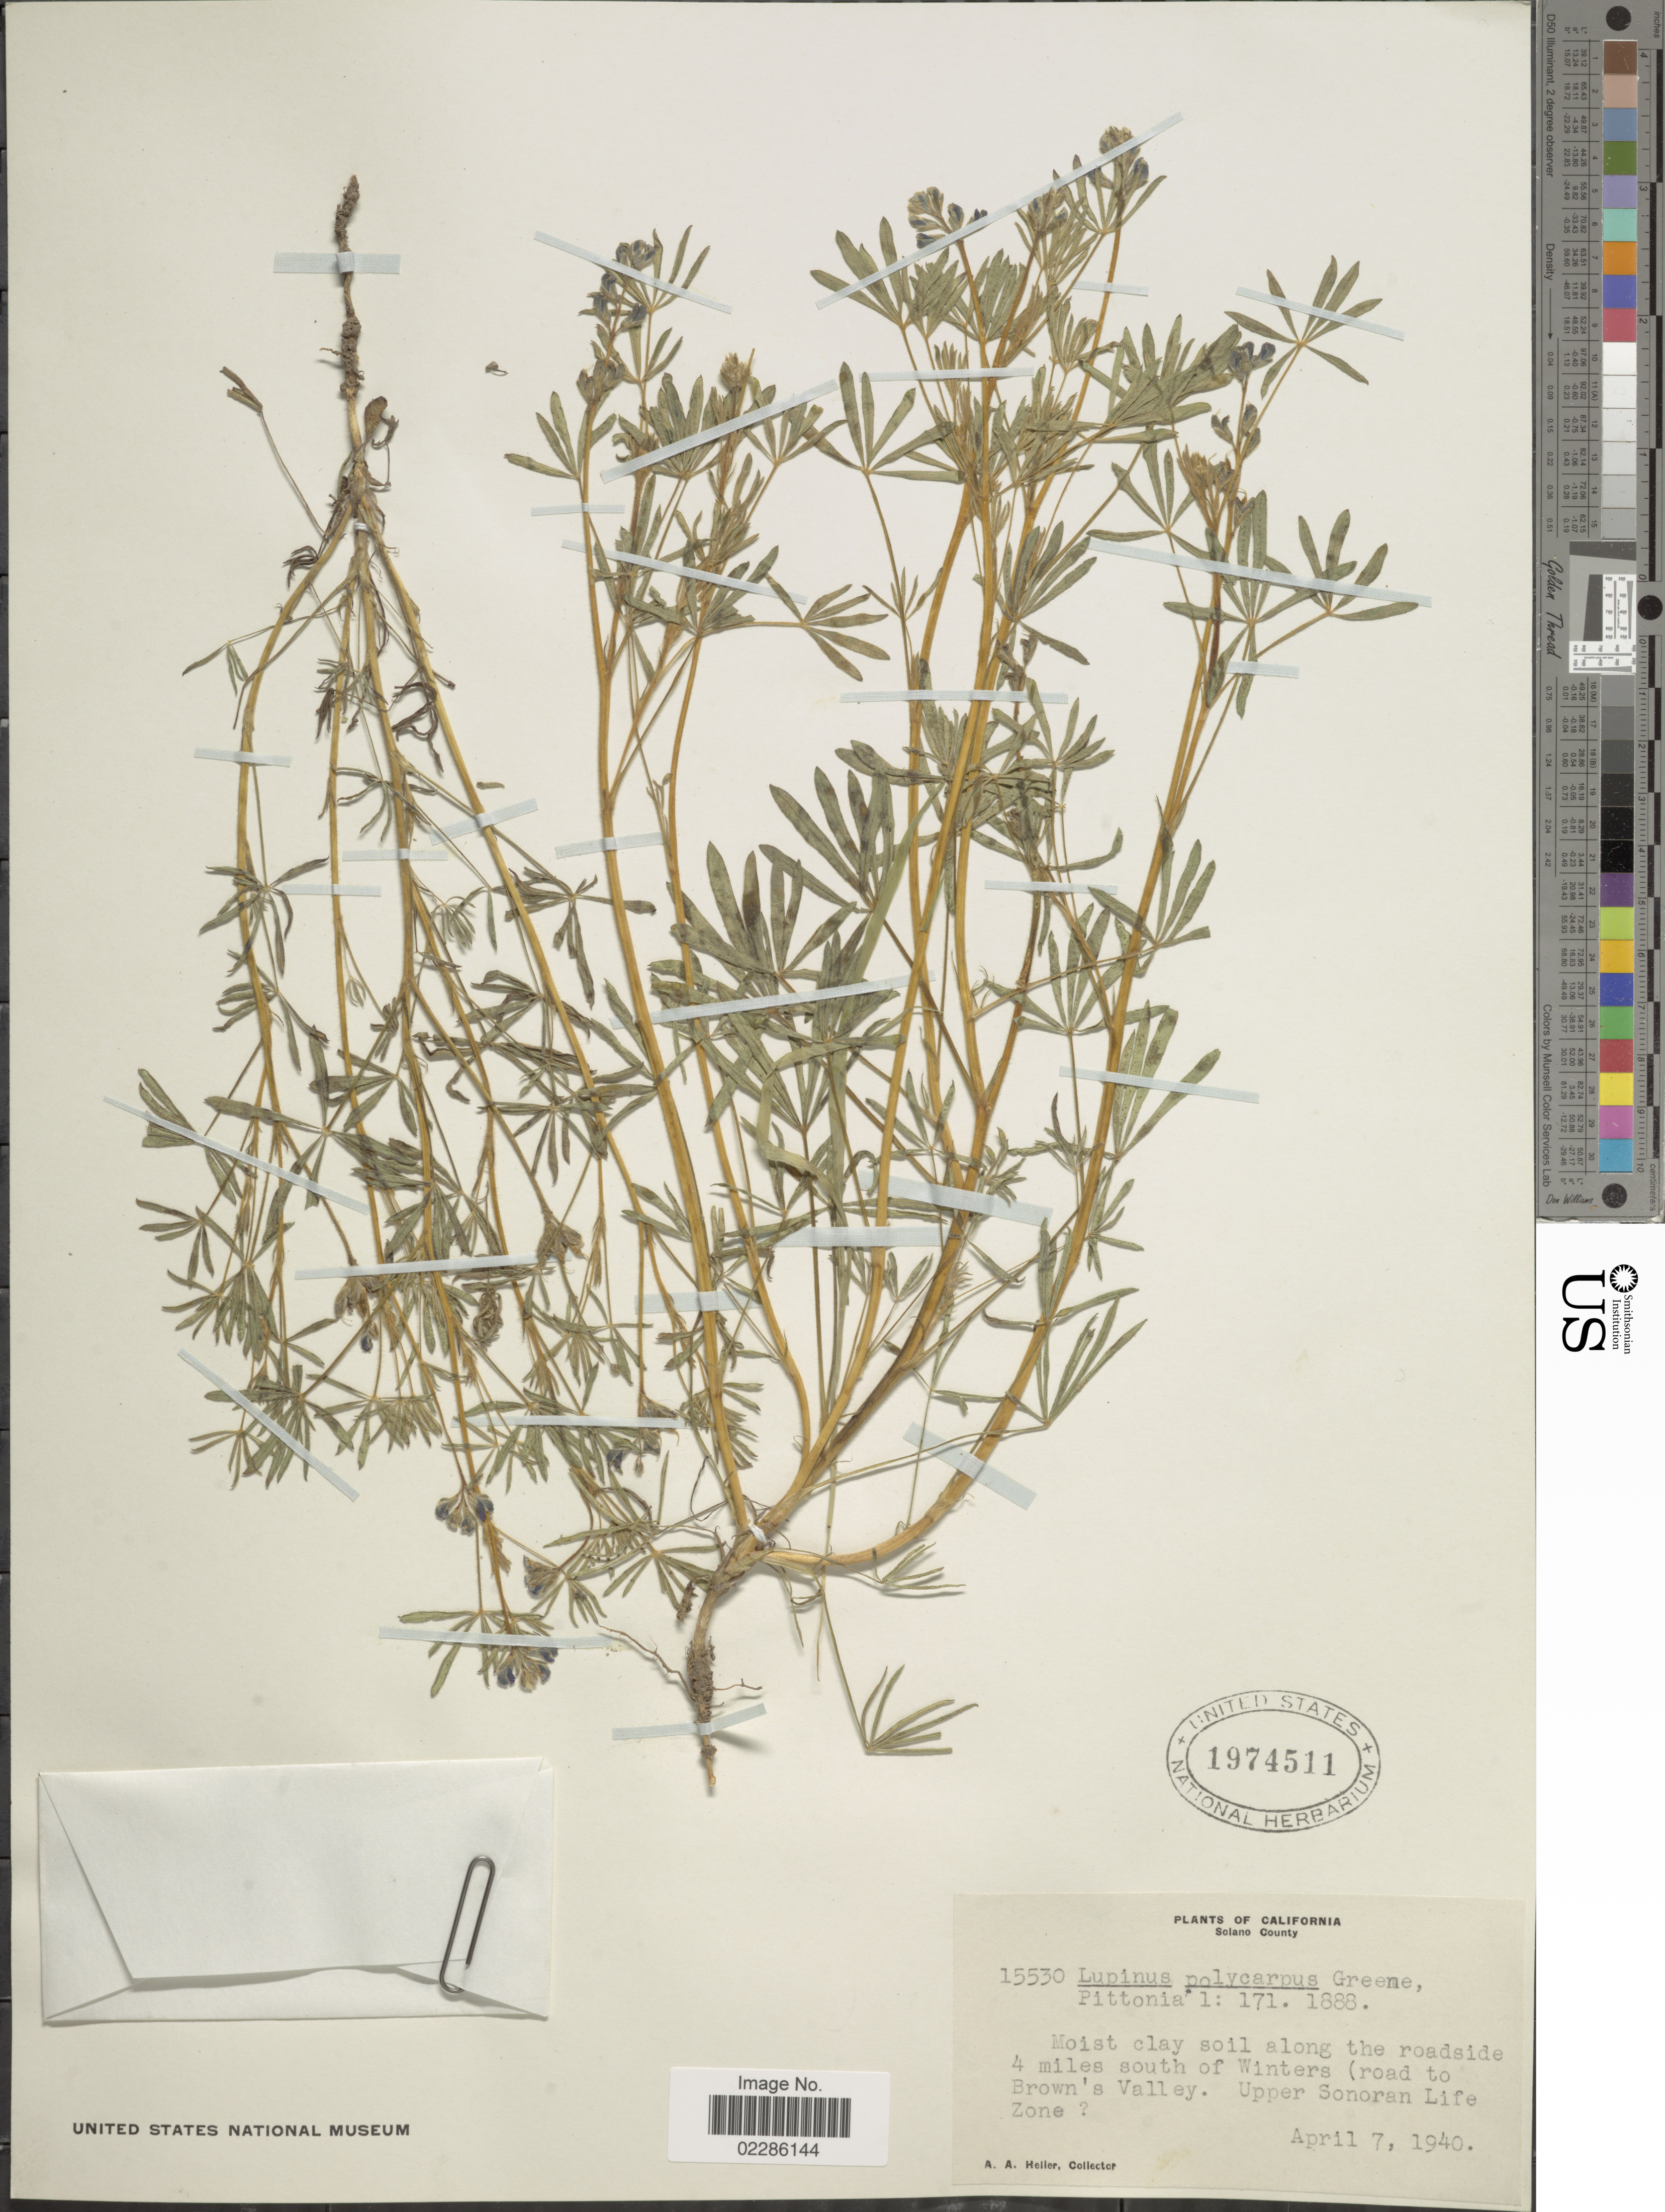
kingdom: Plantae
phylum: Tracheophyta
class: Magnoliopsida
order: Fabales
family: Fabaceae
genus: Lupinus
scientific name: Lupinus micranthus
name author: Douglas ex Lindl.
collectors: A. A. Heller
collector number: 15530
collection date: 1940-04-07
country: United States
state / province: California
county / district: Solano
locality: Solano County, Moist clay soil along the roadside 4 miles south of Winters road to Brown's Valley. Upper Sonoran Life Zone [unsure placement]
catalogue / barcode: US 1974511